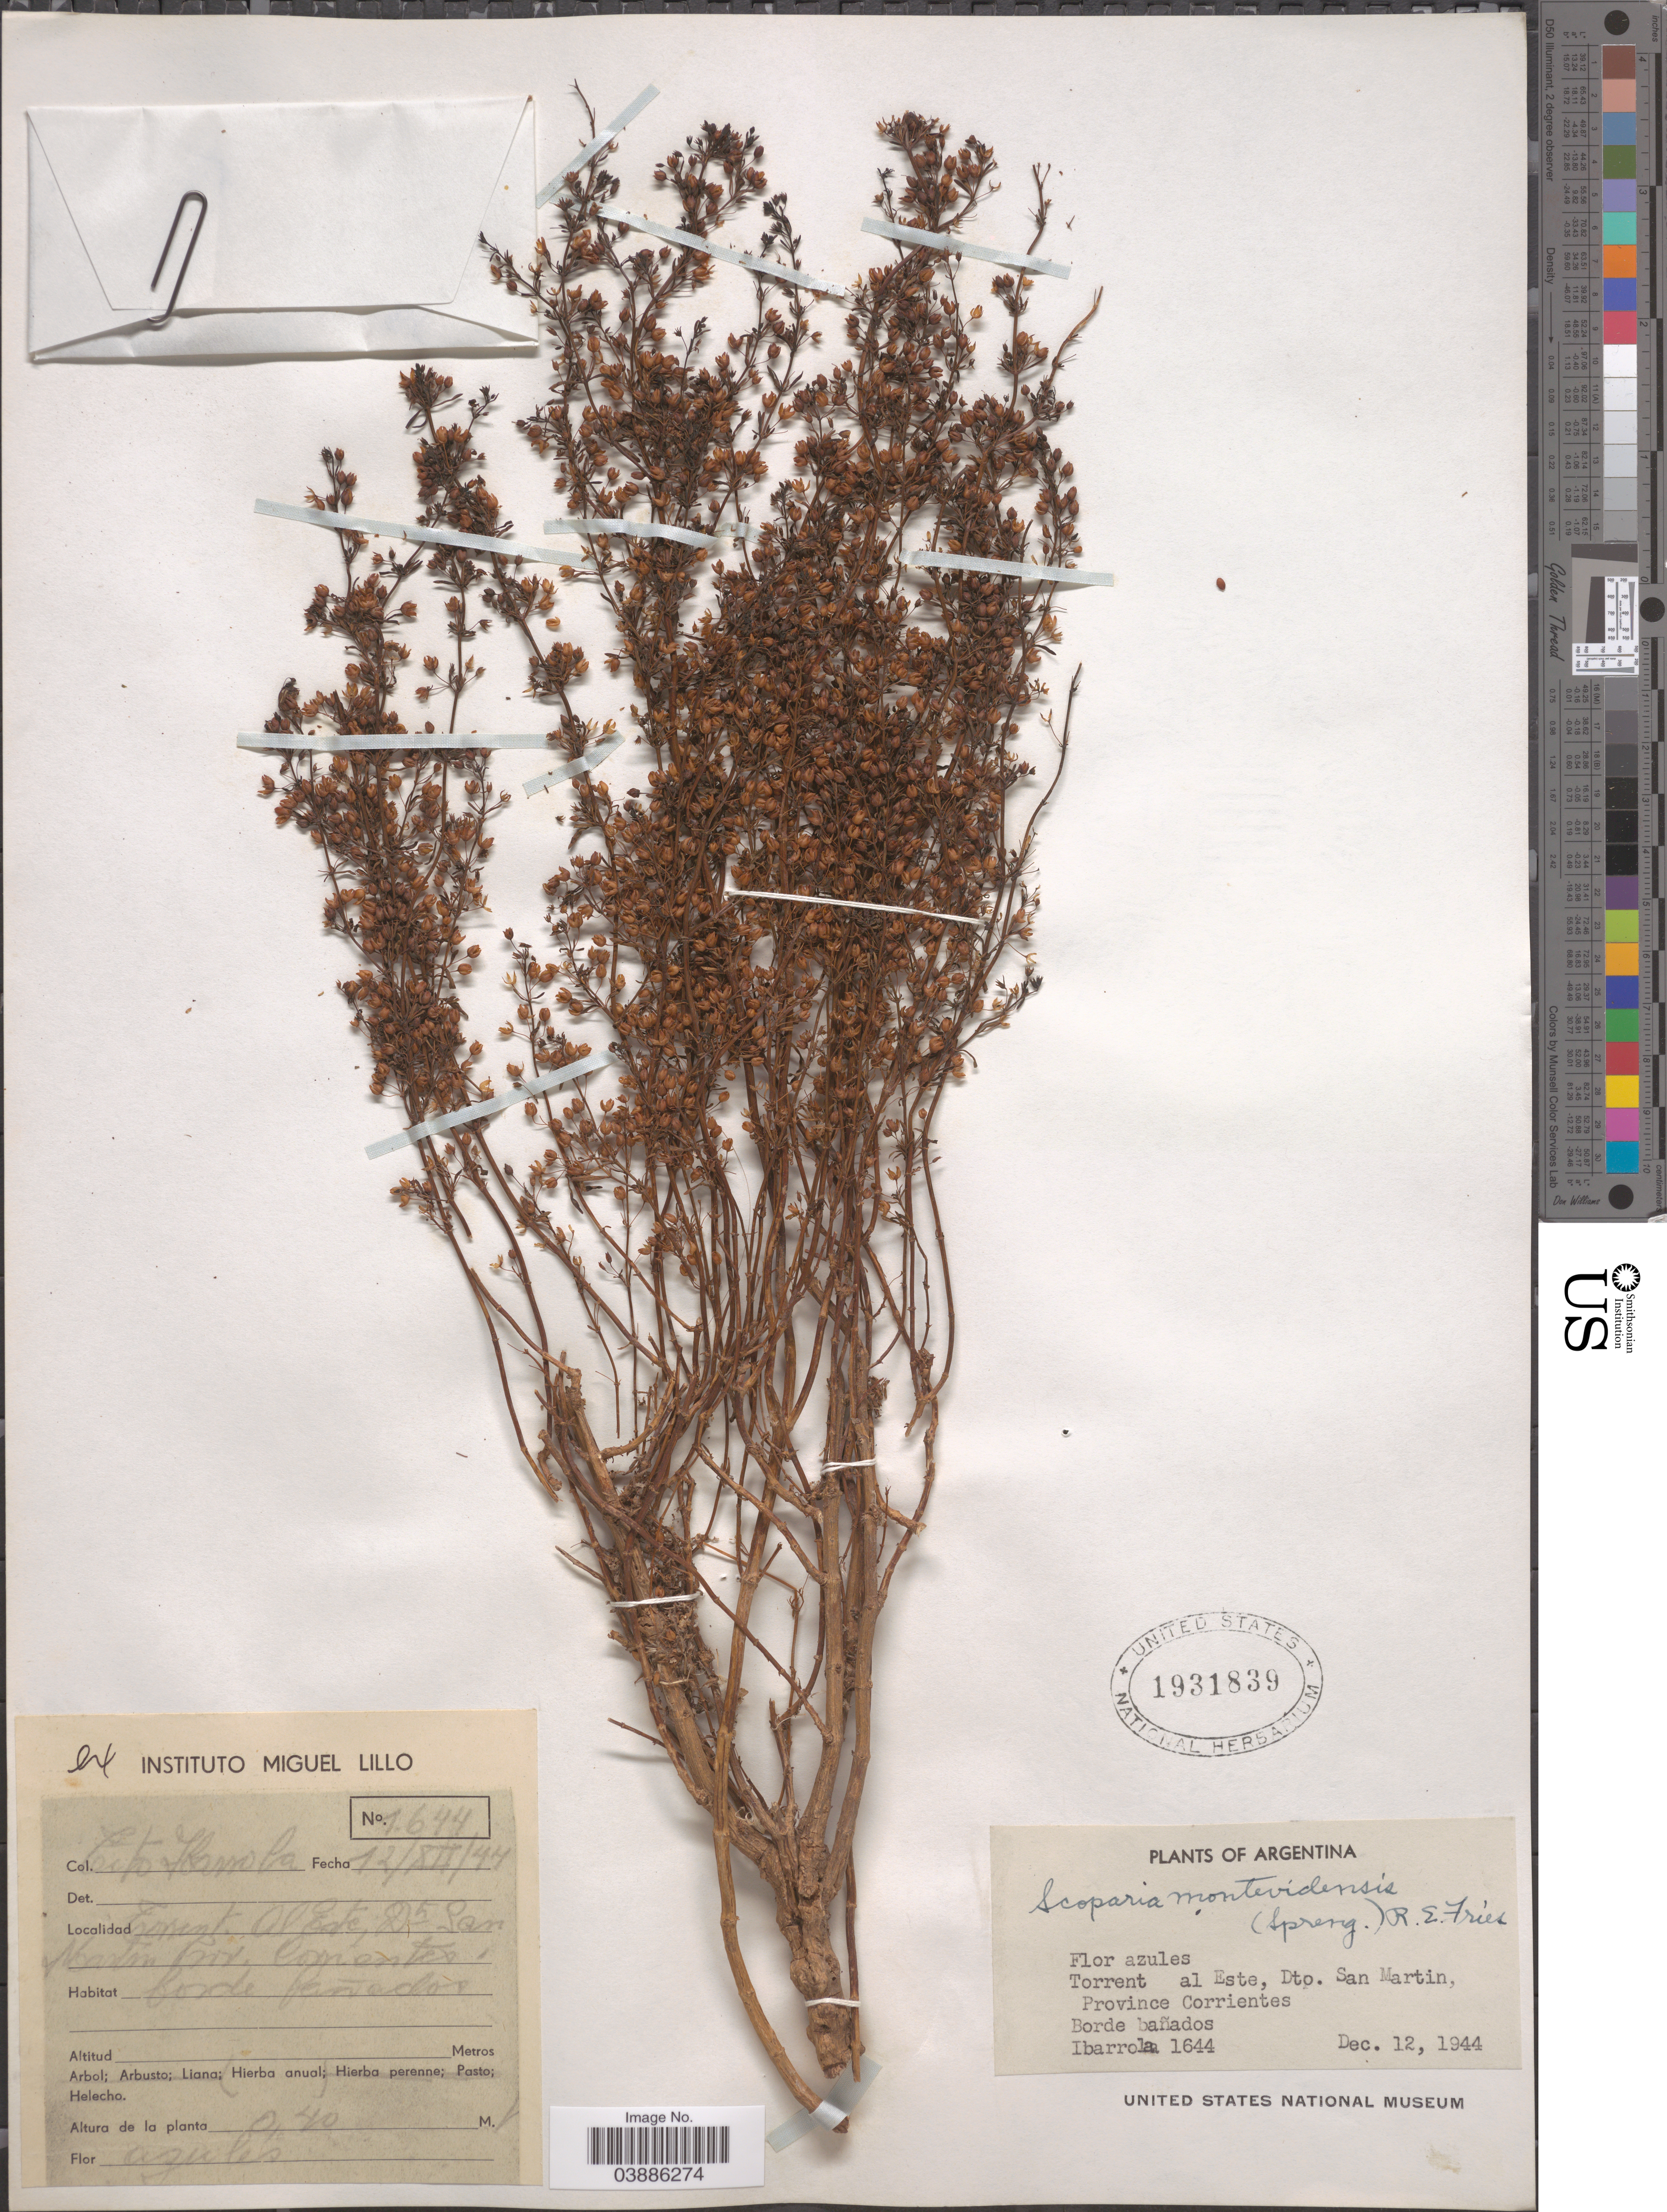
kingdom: Plantae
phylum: Tracheophyta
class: Magnoliopsida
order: Lamiales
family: Plantaginaceae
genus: Scoparia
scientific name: Scoparia montevidensis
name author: (Spreng.) R.E. Fr.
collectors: C. Ibarrola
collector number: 1644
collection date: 1944-12-12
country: Argentina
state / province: Corrientes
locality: Torrent al Este, Dto. San Martin.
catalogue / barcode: US 1931839